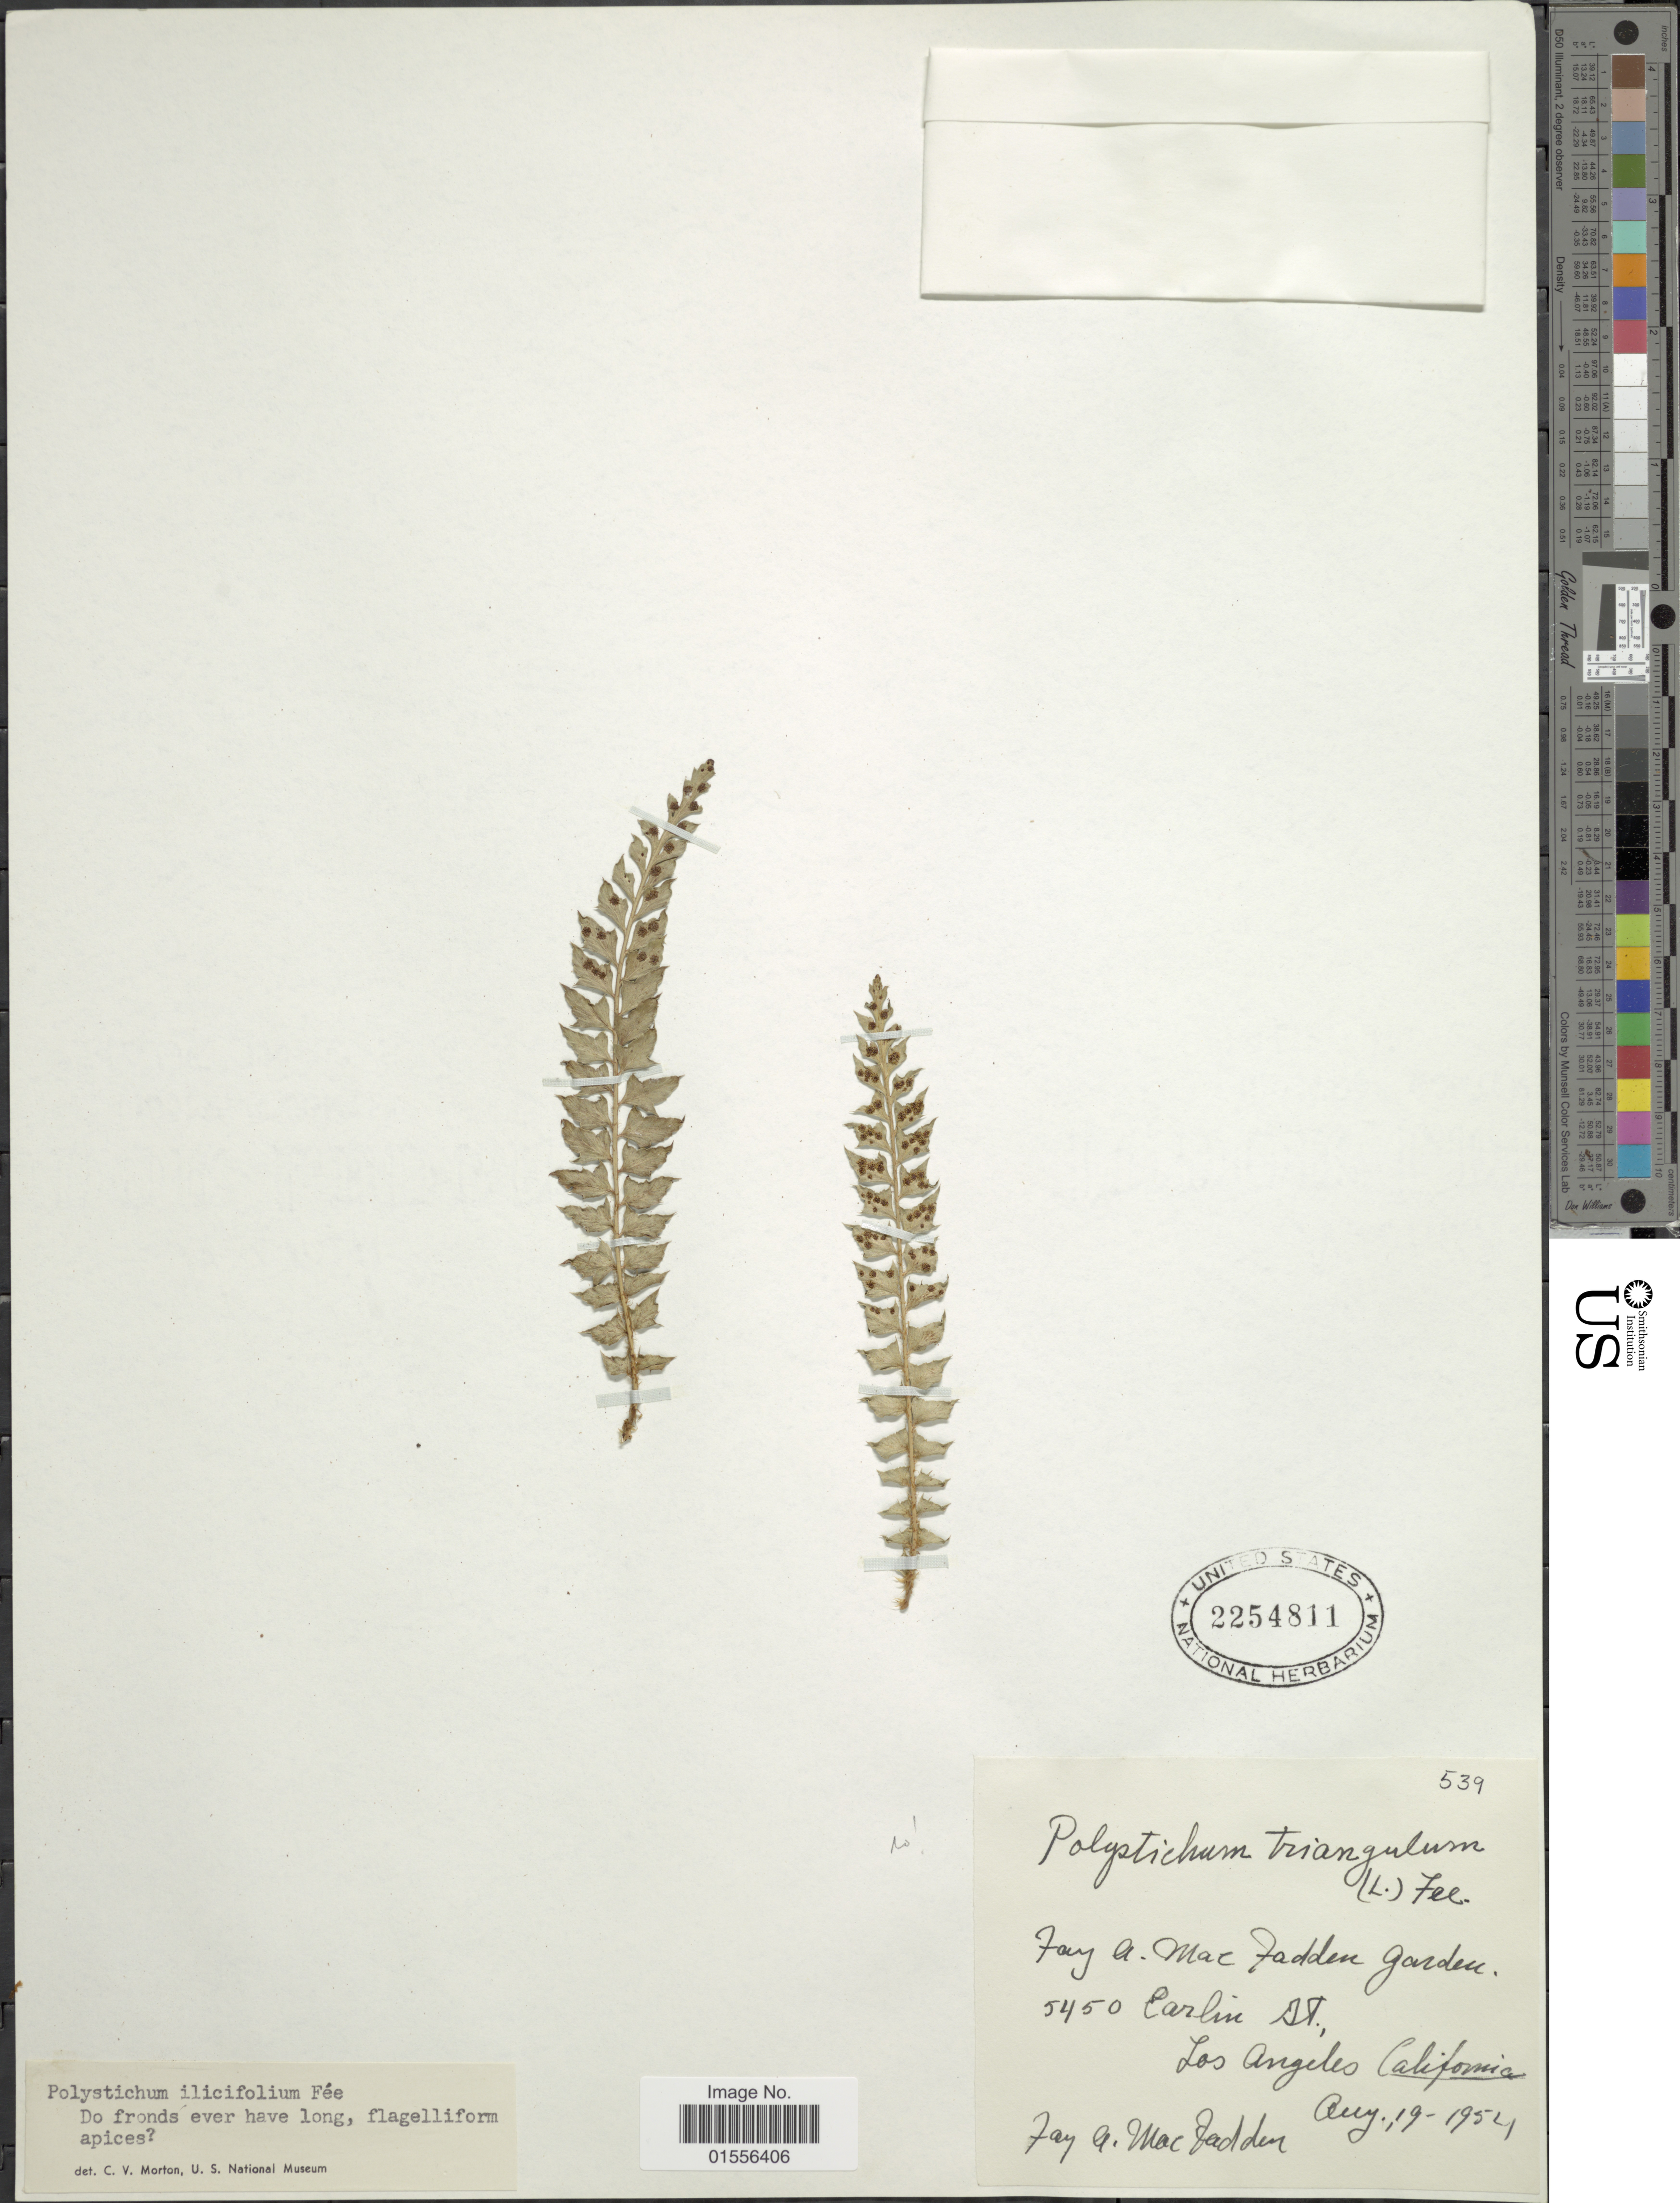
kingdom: Plantae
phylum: Tracheophyta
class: Polypodiopsida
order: Polypodiales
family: Dryopteridaceae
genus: Polystichum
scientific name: Polystichum triangulum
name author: (L.) Fée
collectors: F. MacFadden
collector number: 539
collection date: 1954-08-19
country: United States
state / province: California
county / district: Los Angeles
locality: Carlin St., Los Angeles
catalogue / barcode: US 2254811